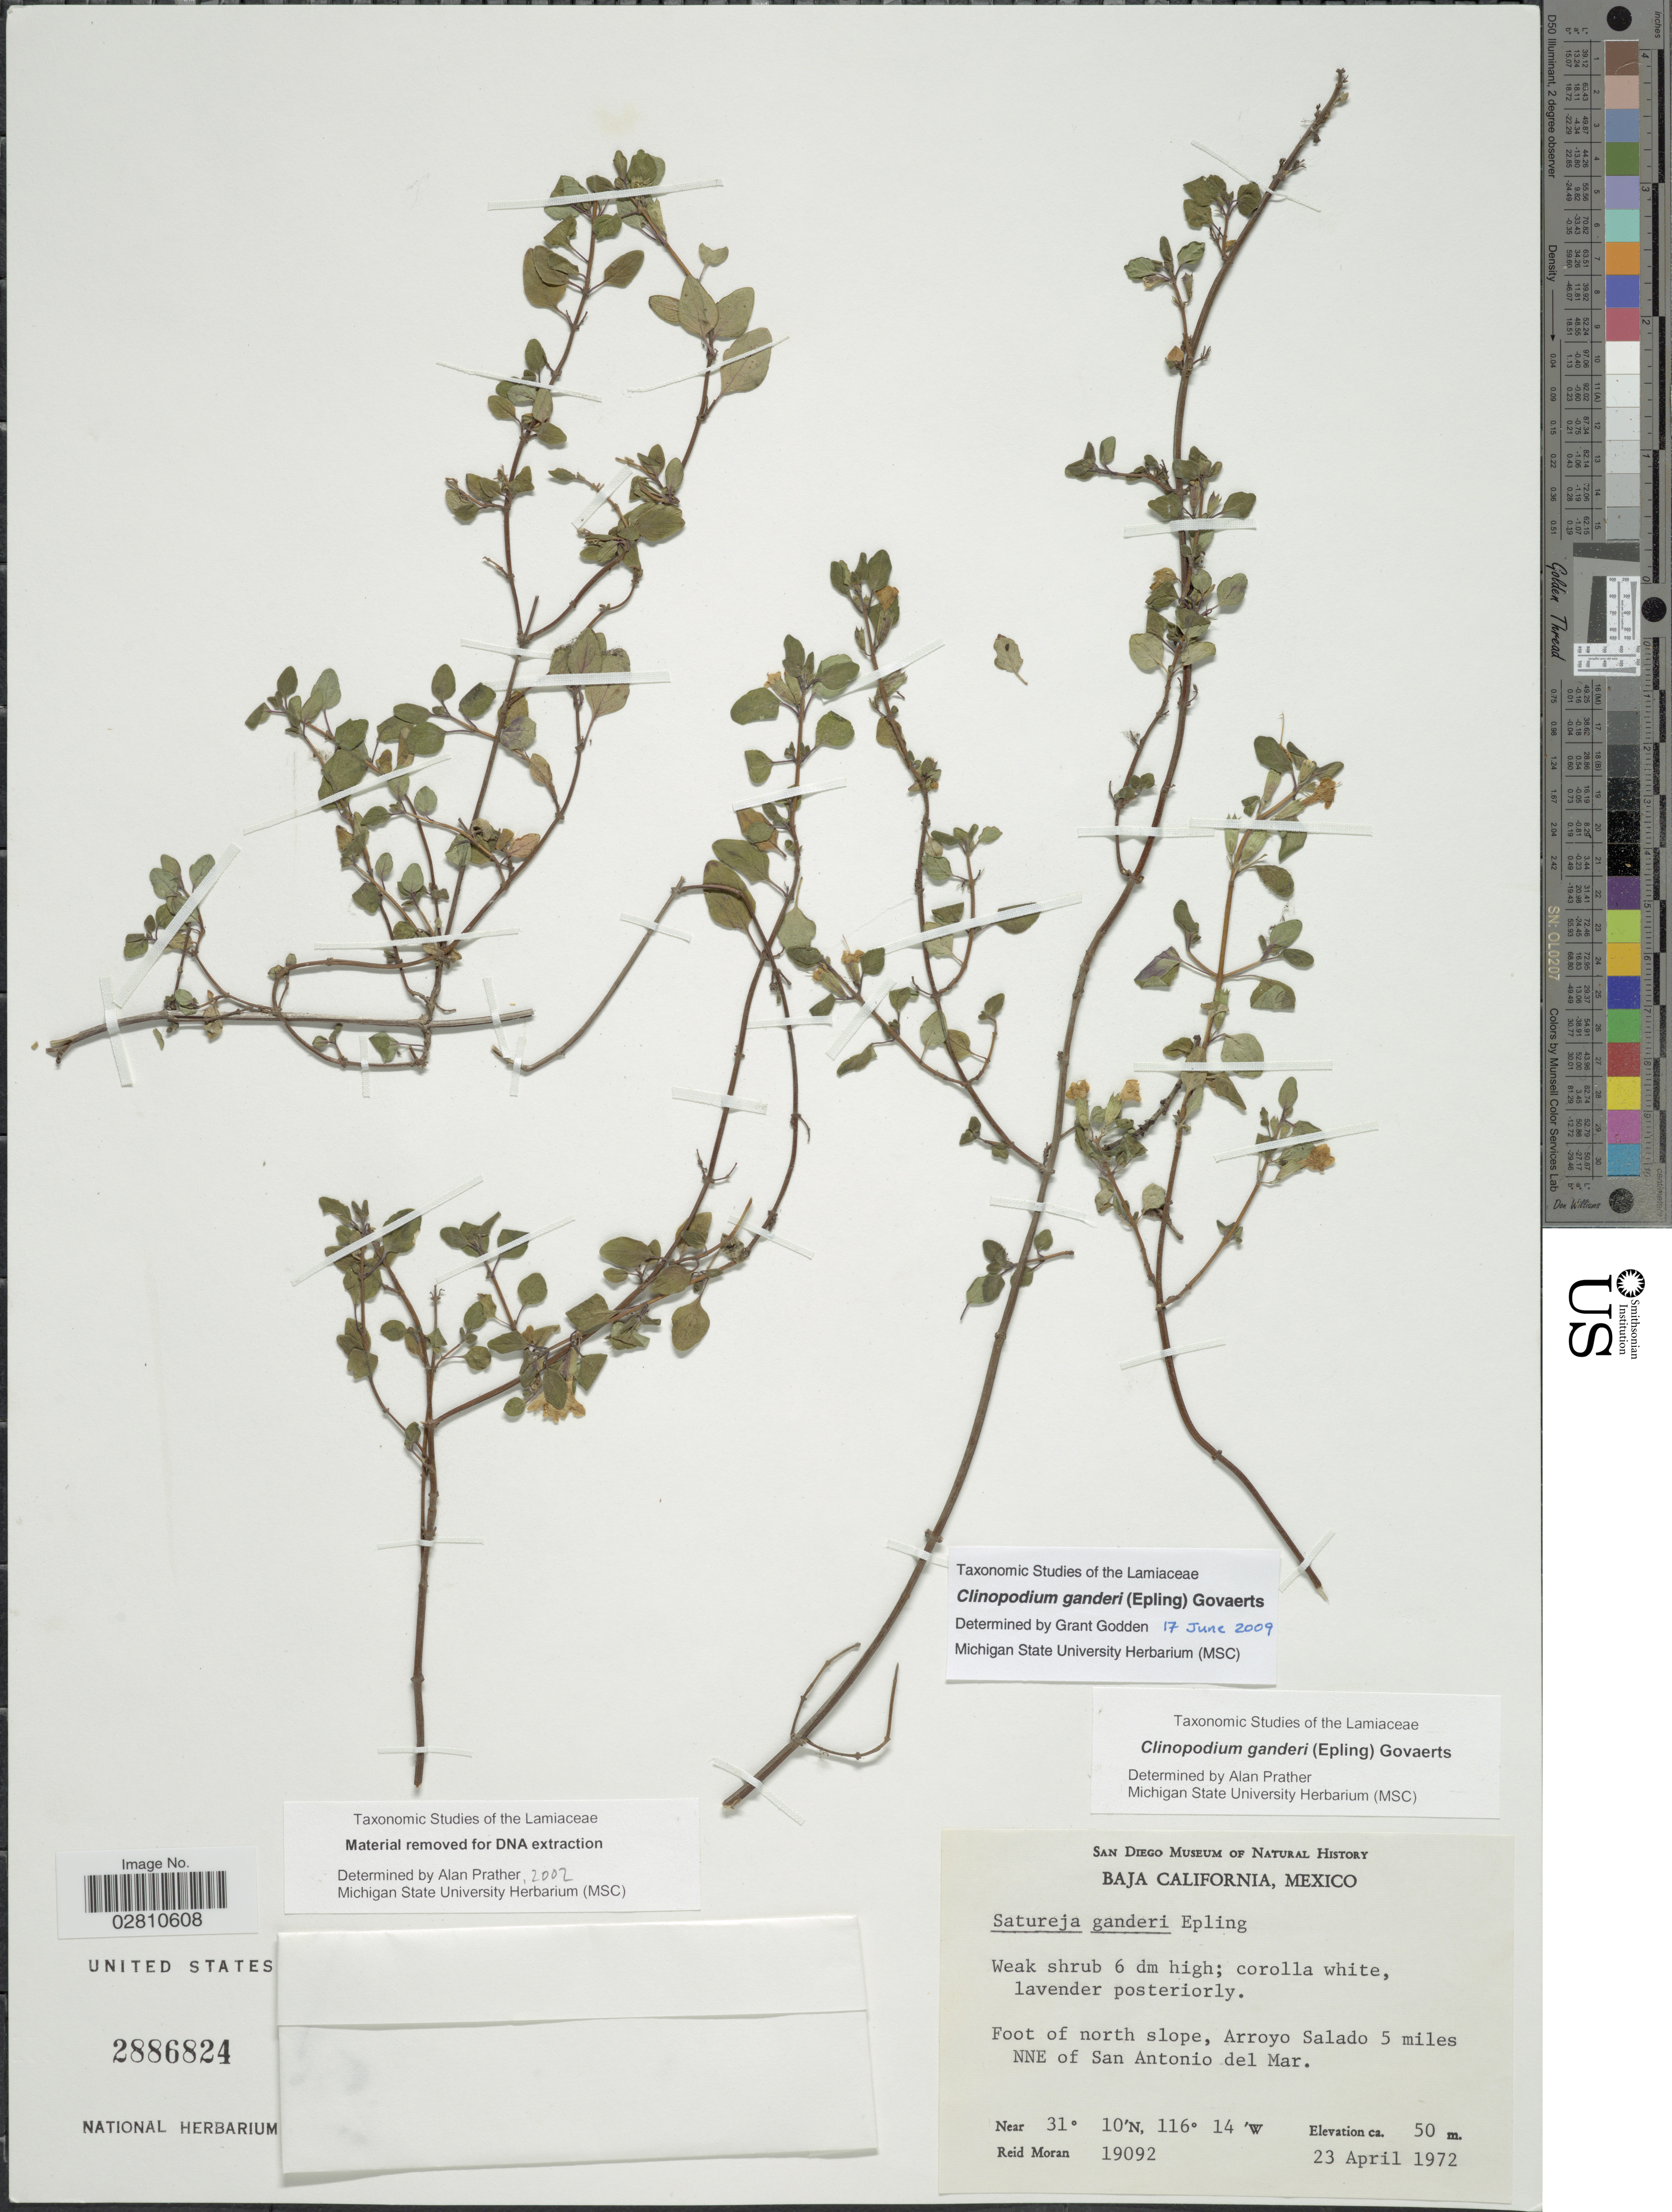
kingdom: Plantae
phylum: Tracheophyta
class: Magnoliopsida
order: Lamiales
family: Lamiaceae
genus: Clinopodium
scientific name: Clinopodium ganderi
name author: (Epling) Govaerts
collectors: R. V. Moran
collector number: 19092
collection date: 1972-04-23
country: Mexico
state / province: Baja California Norte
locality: Foot of north slope, Arroyo Salado 5 miles NNE of San Antonio del Mar.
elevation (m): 50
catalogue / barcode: US 2886824